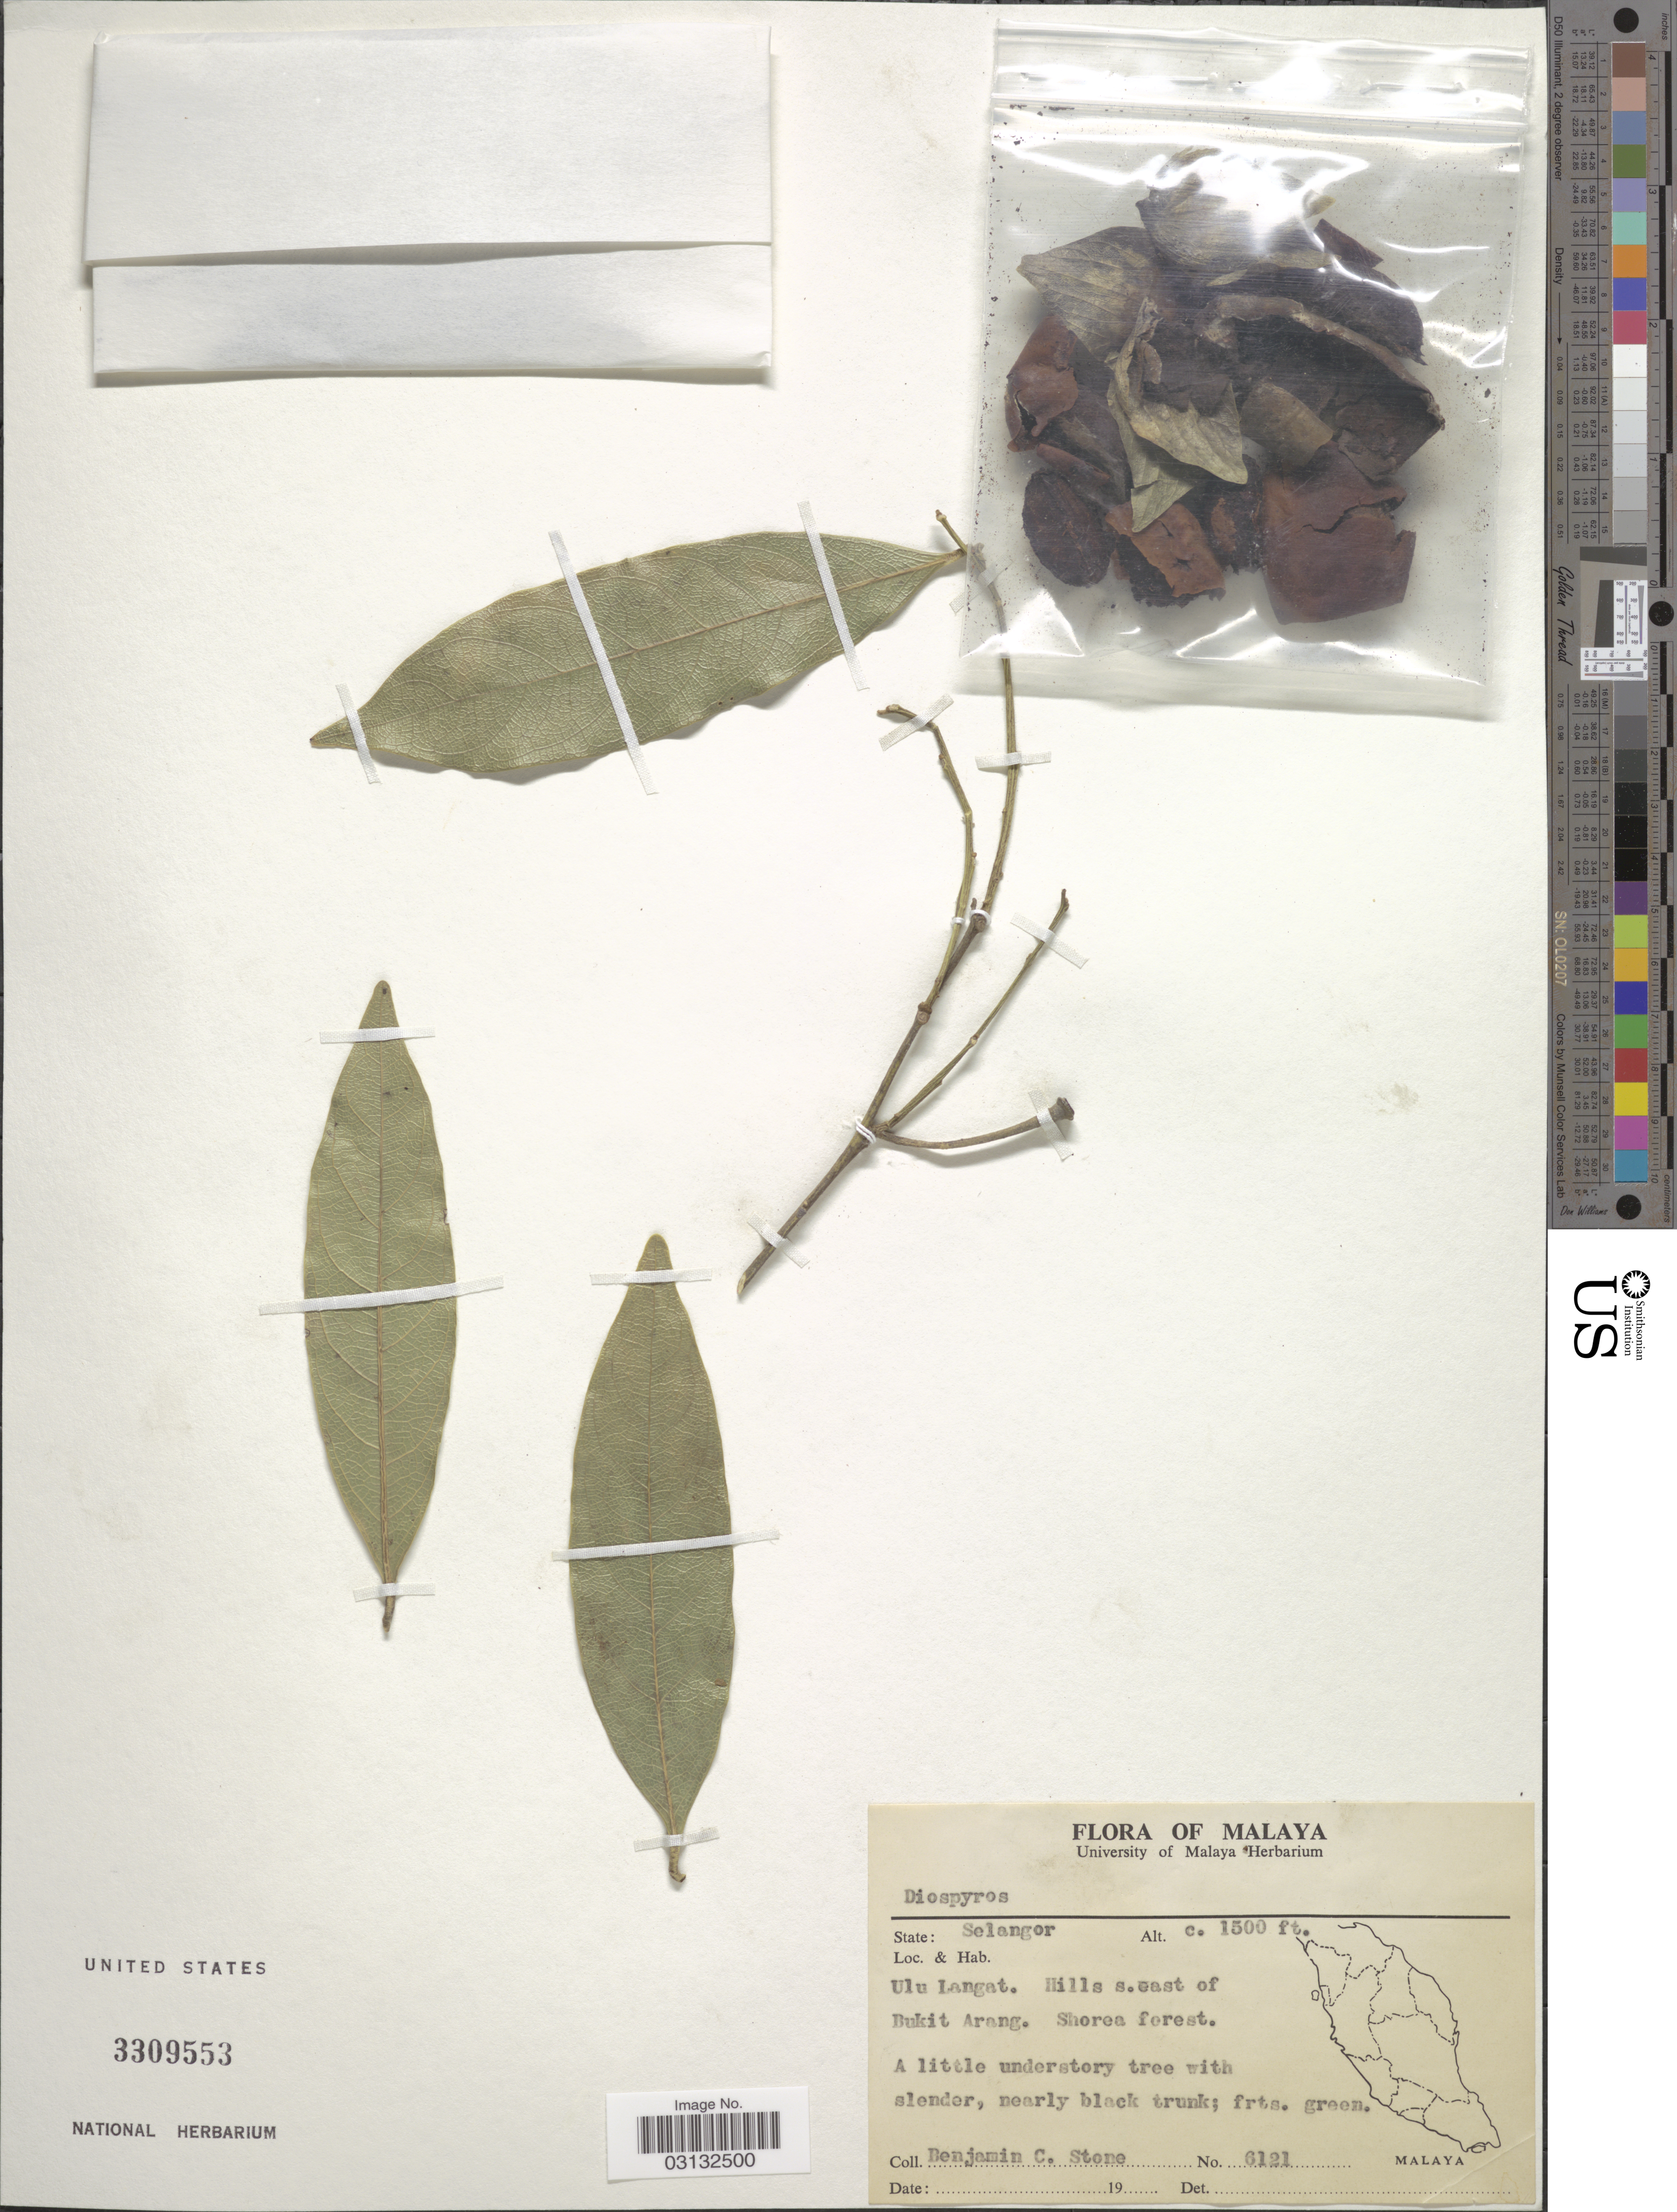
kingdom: Plantae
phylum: Tracheophyta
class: Magnoliopsida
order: Ericales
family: Ebenaceae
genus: Diospyros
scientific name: Diospyros sp.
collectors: B. C. Stone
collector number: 6121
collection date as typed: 19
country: Malaysia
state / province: Selangor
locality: Malaya. Ulu Langat. Hills s.east of Bukit Arang.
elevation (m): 457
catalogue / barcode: US 3309553